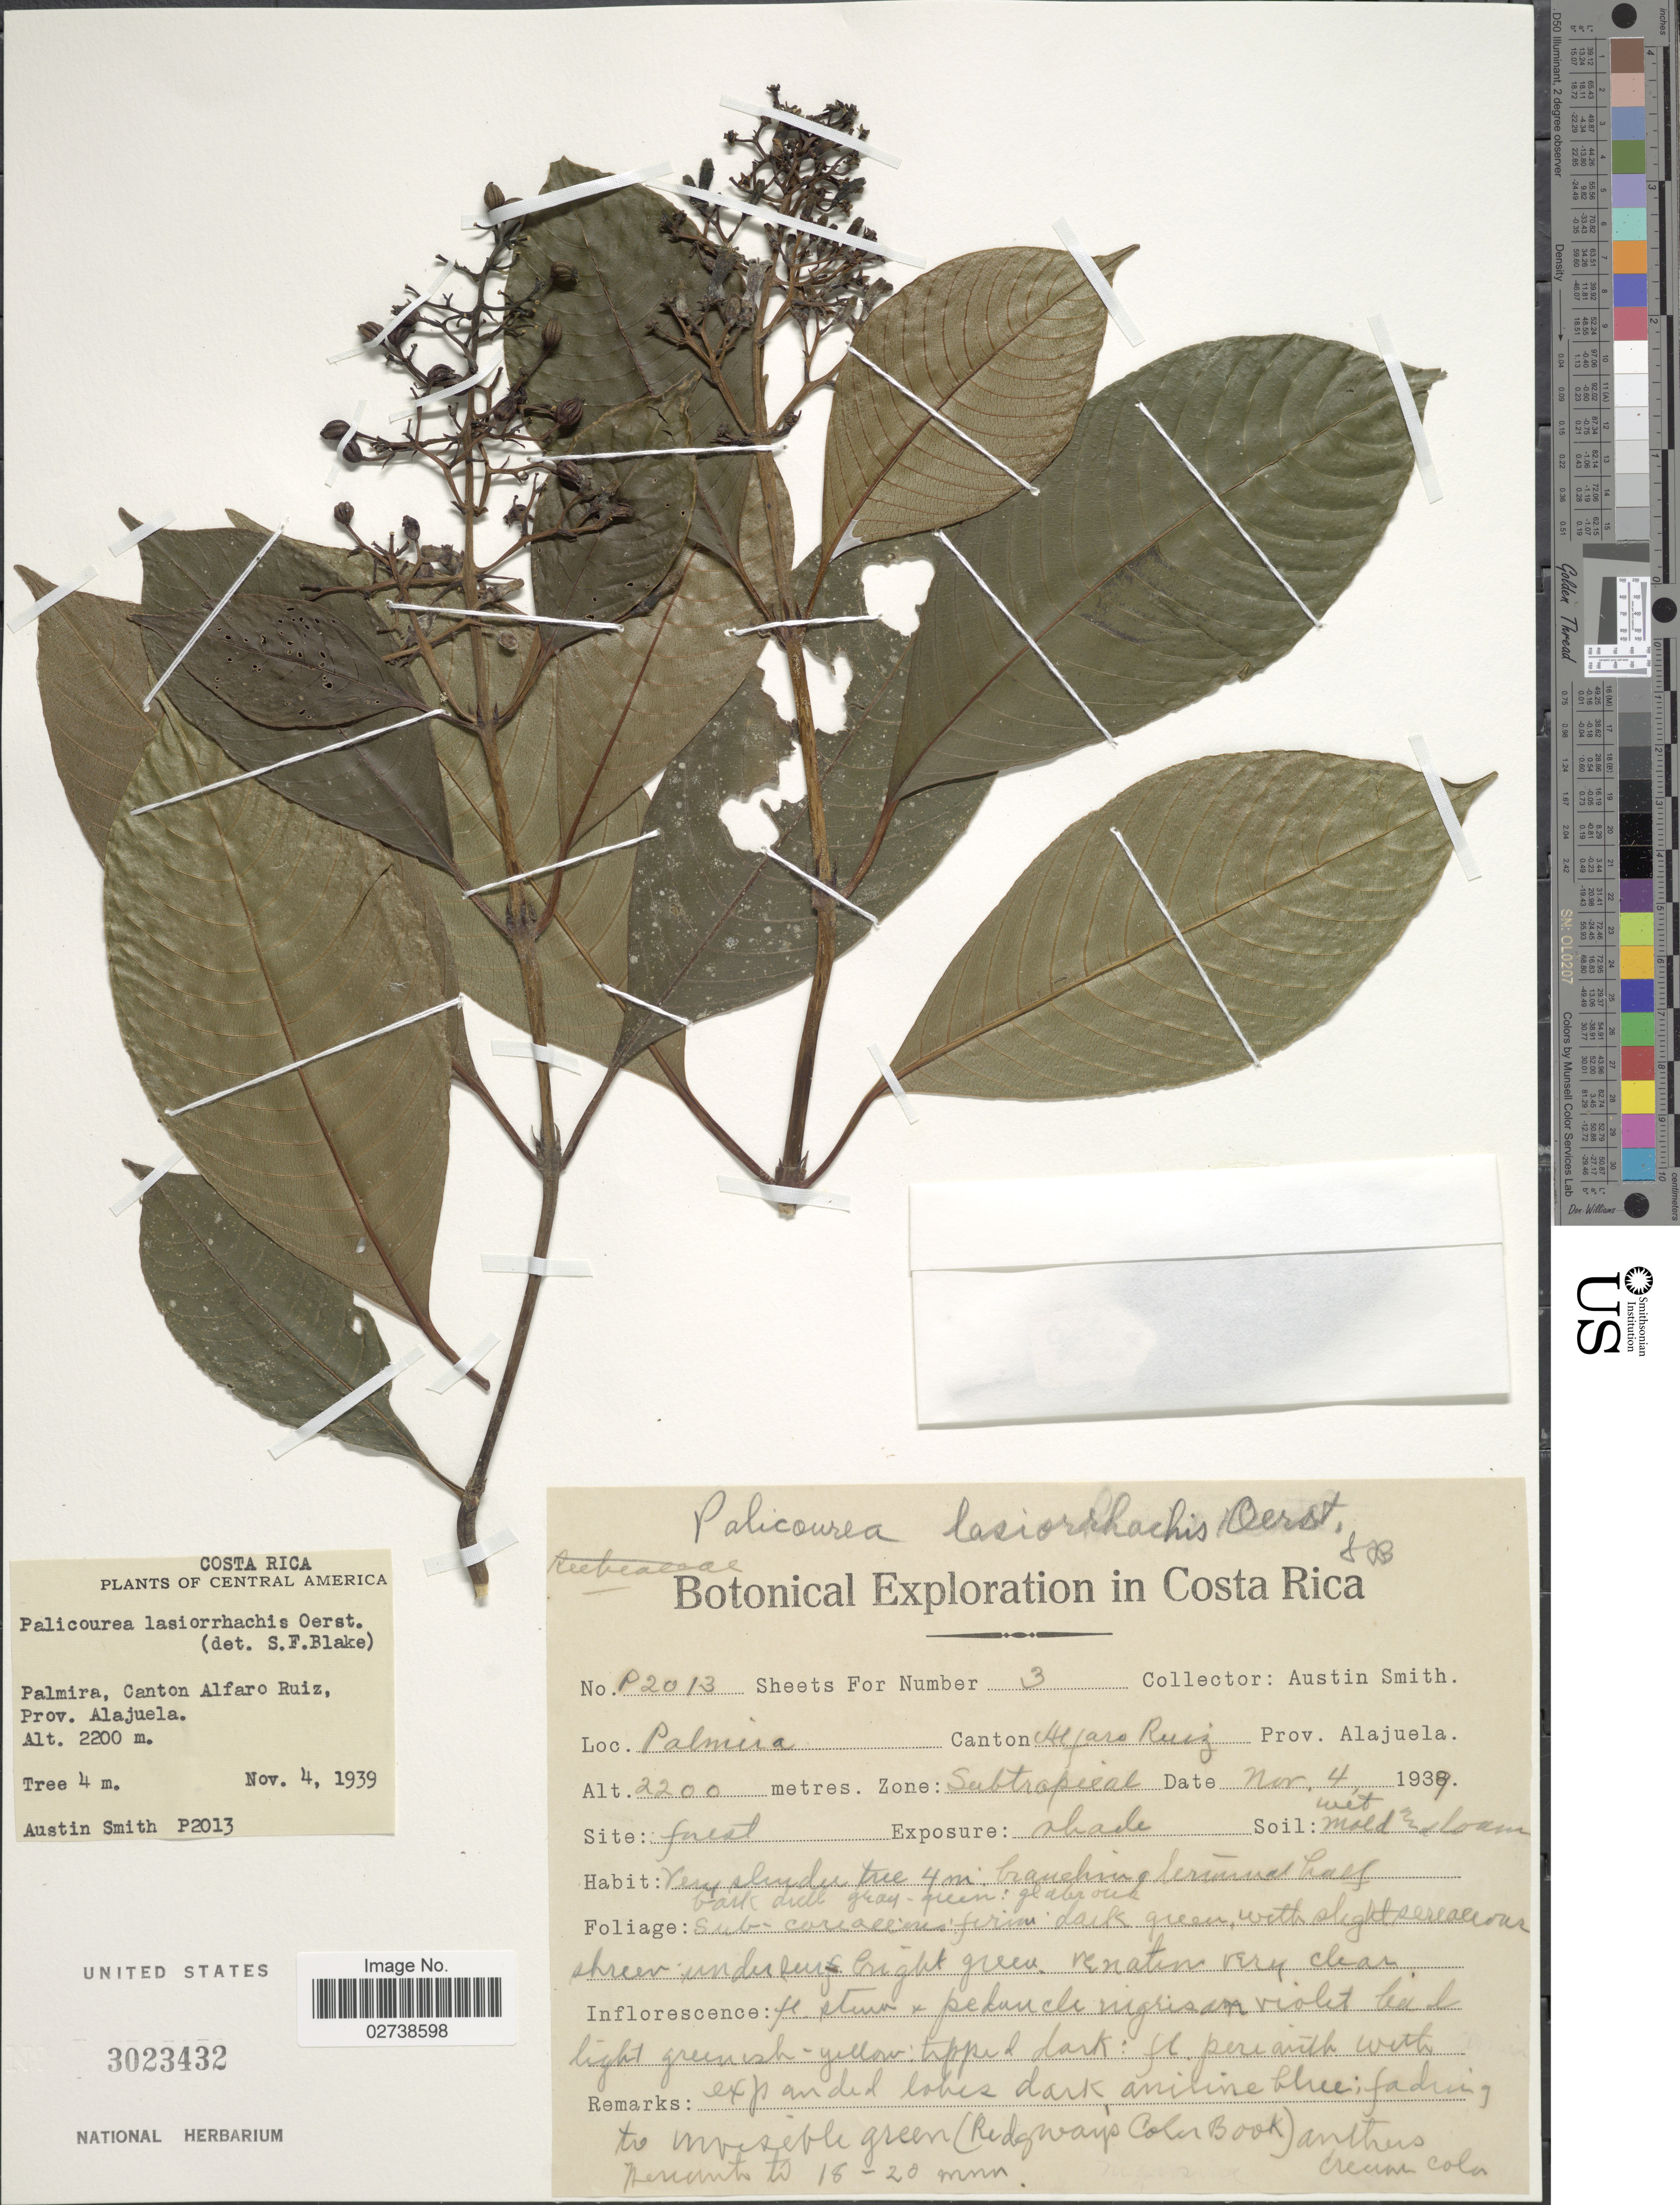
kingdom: Plantae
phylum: Tracheophyta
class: Magnoliopsida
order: Gentianales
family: Rubiaceae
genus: Palicourea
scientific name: Palicourea lasiorrhachis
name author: Oerst.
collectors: Aust P. Smith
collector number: P2013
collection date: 1939-11-04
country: Costa Rica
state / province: Alajuela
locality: Palmira, Canton Alfaro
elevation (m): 2200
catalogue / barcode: US 3023432